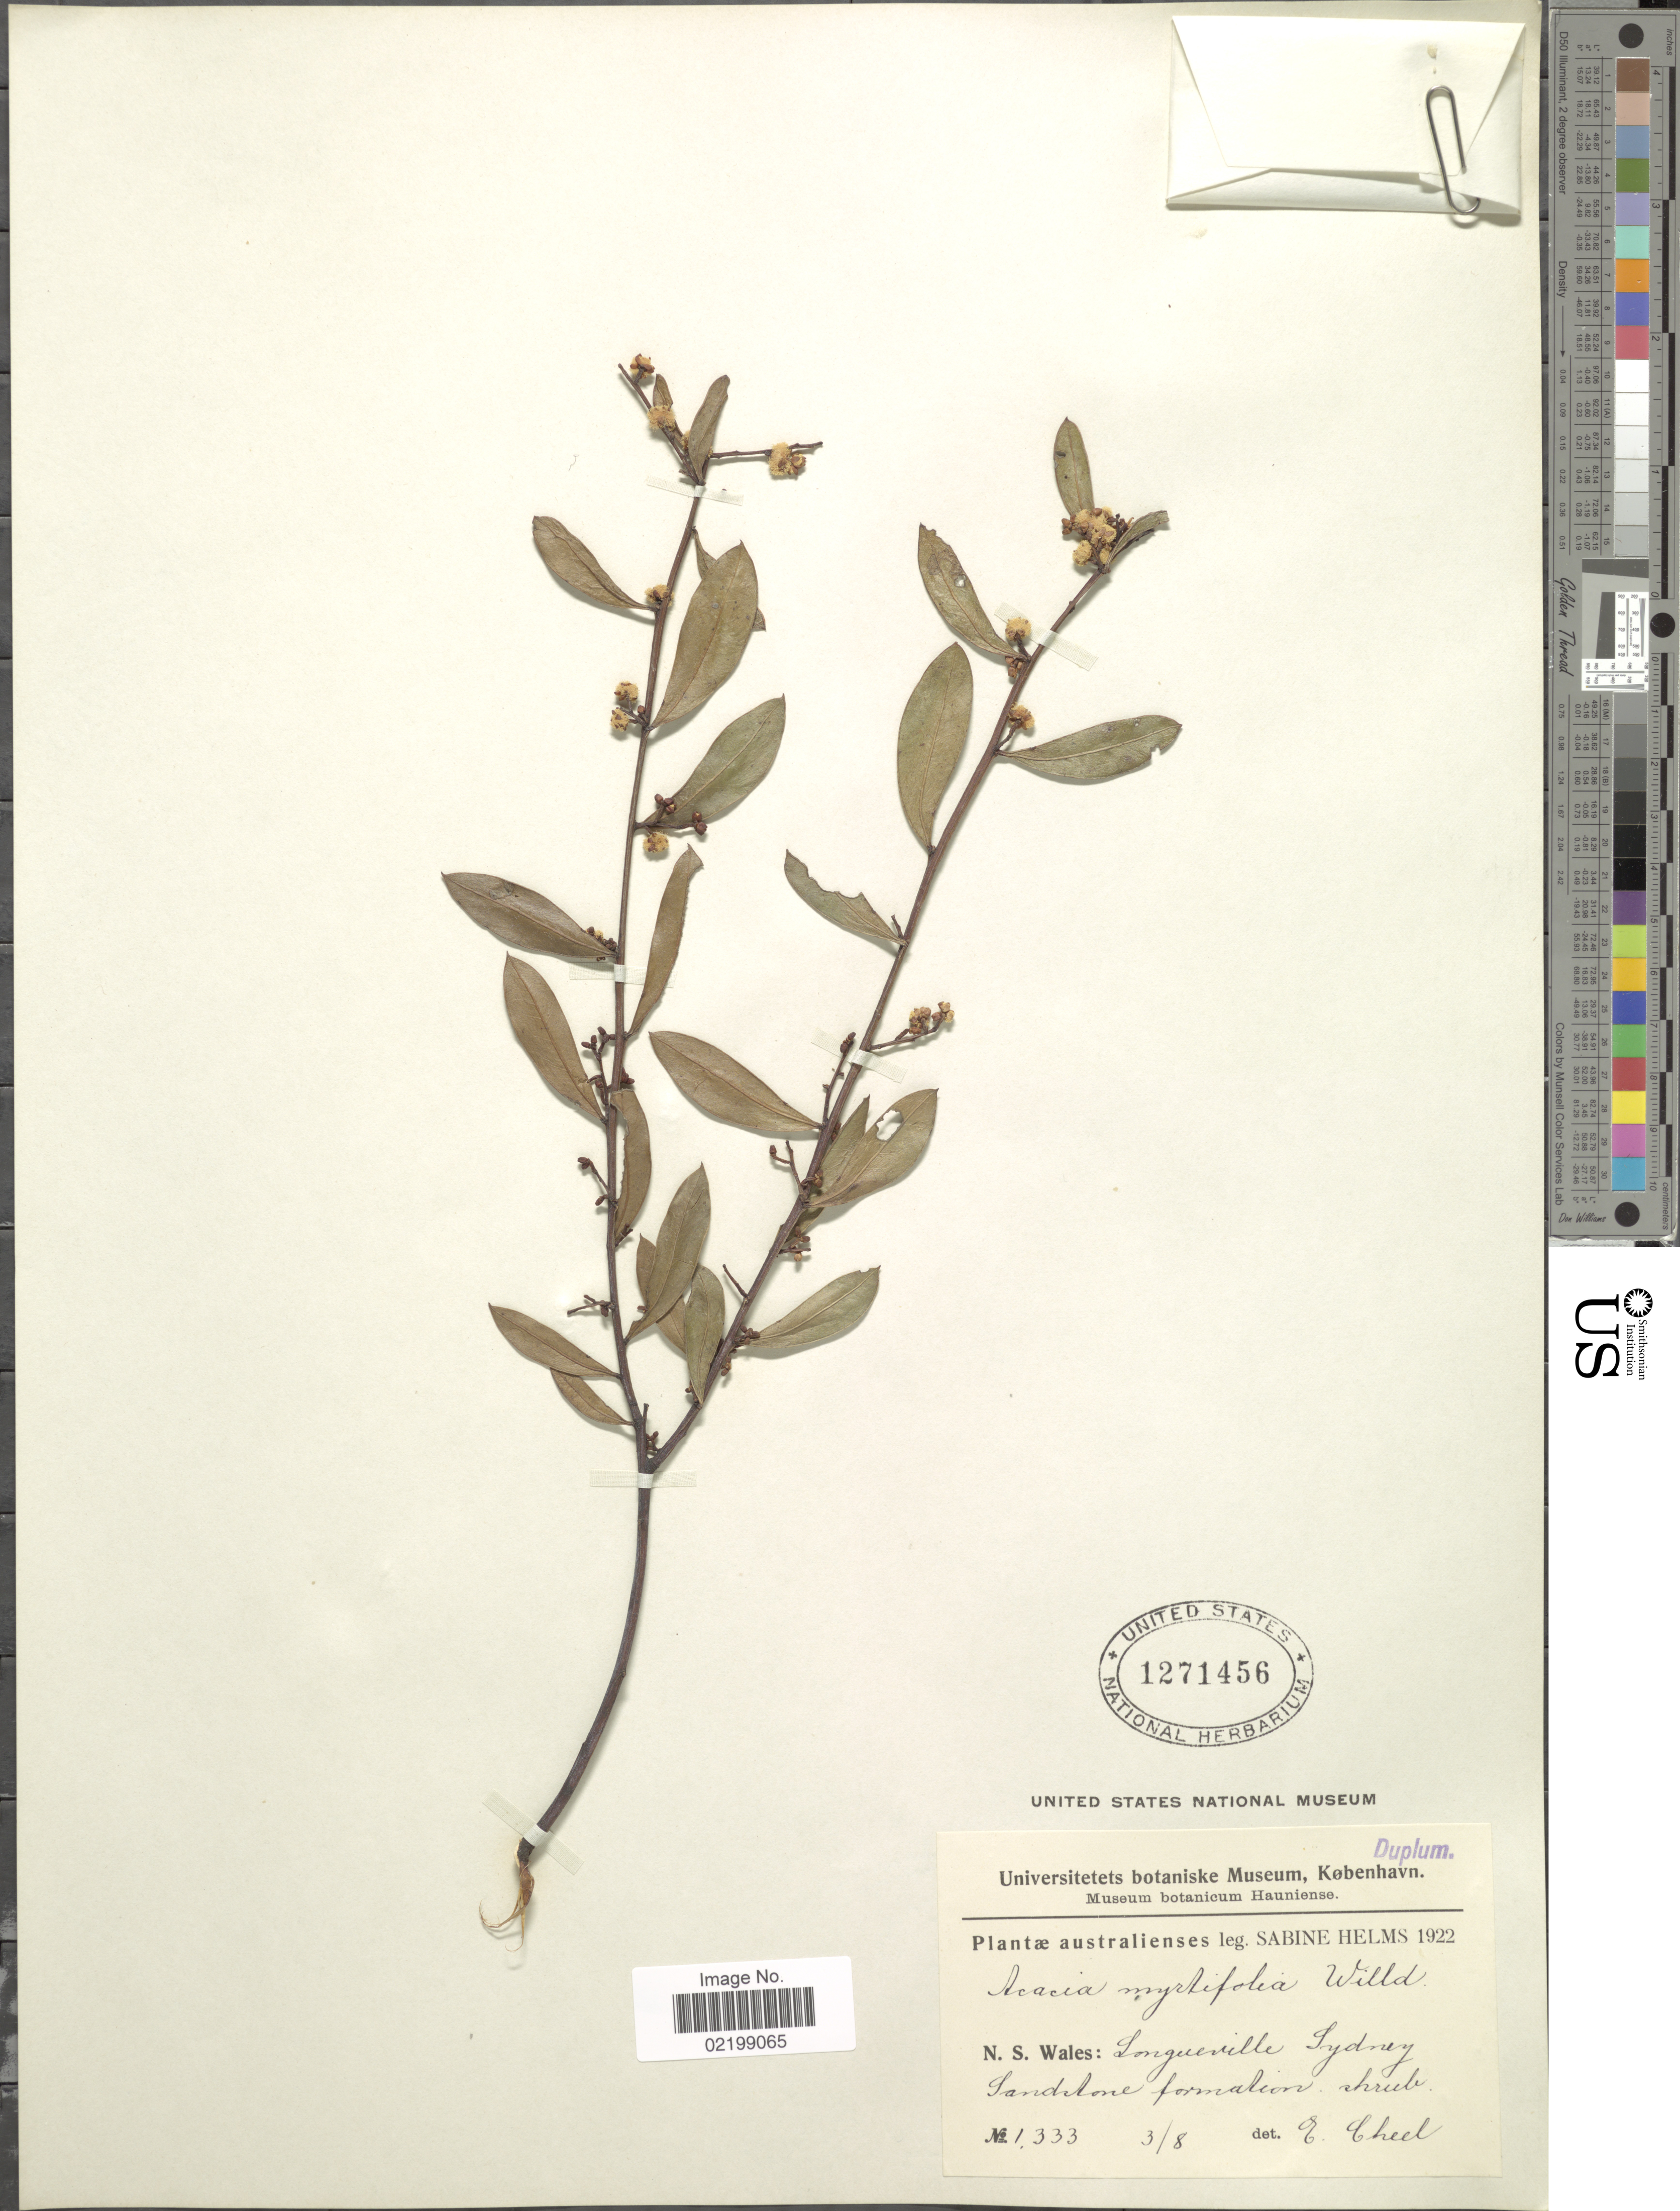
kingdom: Plantae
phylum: Tracheophyta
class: Magnoliopsida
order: Fabales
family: Fabaceae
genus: Acacia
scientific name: Acacia myrtifolia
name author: (Sm.) Willd.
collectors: S. Helms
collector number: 1333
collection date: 1922-08-03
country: Australia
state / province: New South Wales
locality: Longueville Syney Sandstone formation.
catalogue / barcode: US 1271456